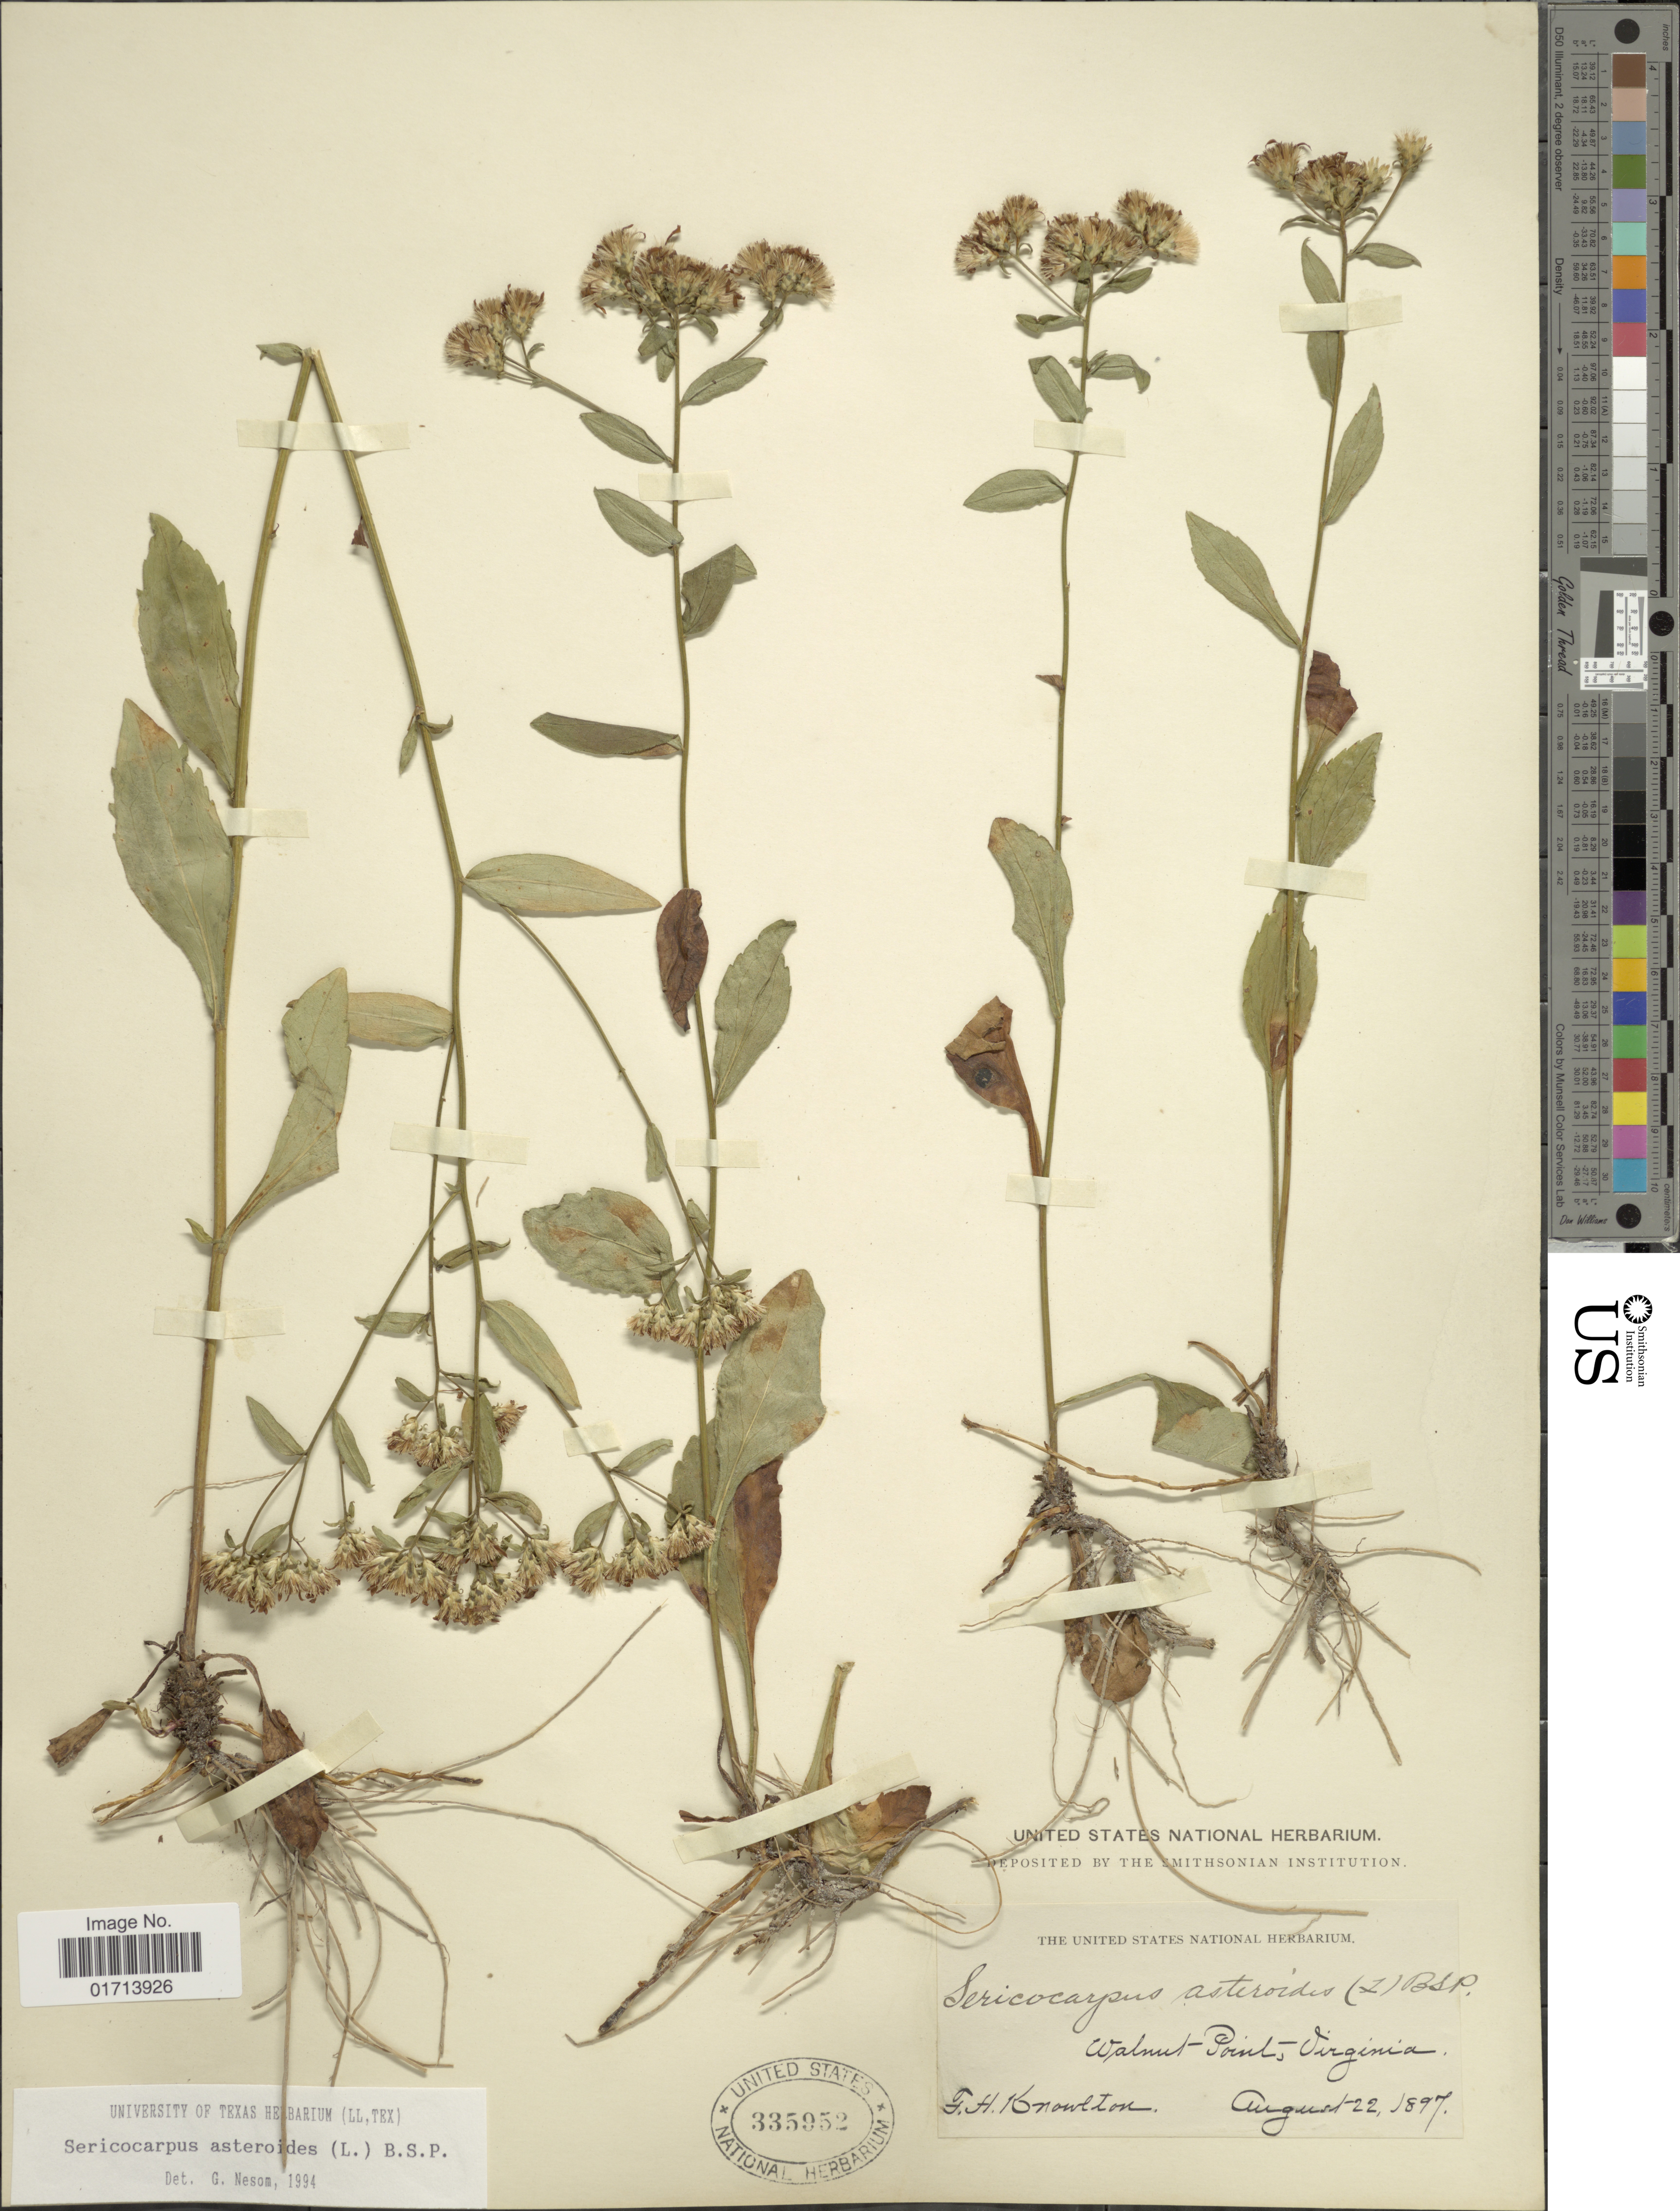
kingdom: Plantae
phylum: Tracheophyta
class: Magnoliopsida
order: Asterales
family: Asteraceae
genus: Sericocarpus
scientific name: Sericocarpus asteroides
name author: (L.) Britton, Stearns & Poggenb.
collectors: F. H. Knowlton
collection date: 1897-08-22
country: United States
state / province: Virginia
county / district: Northumberland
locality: Walnut-Point, Virginia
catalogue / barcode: US 335952